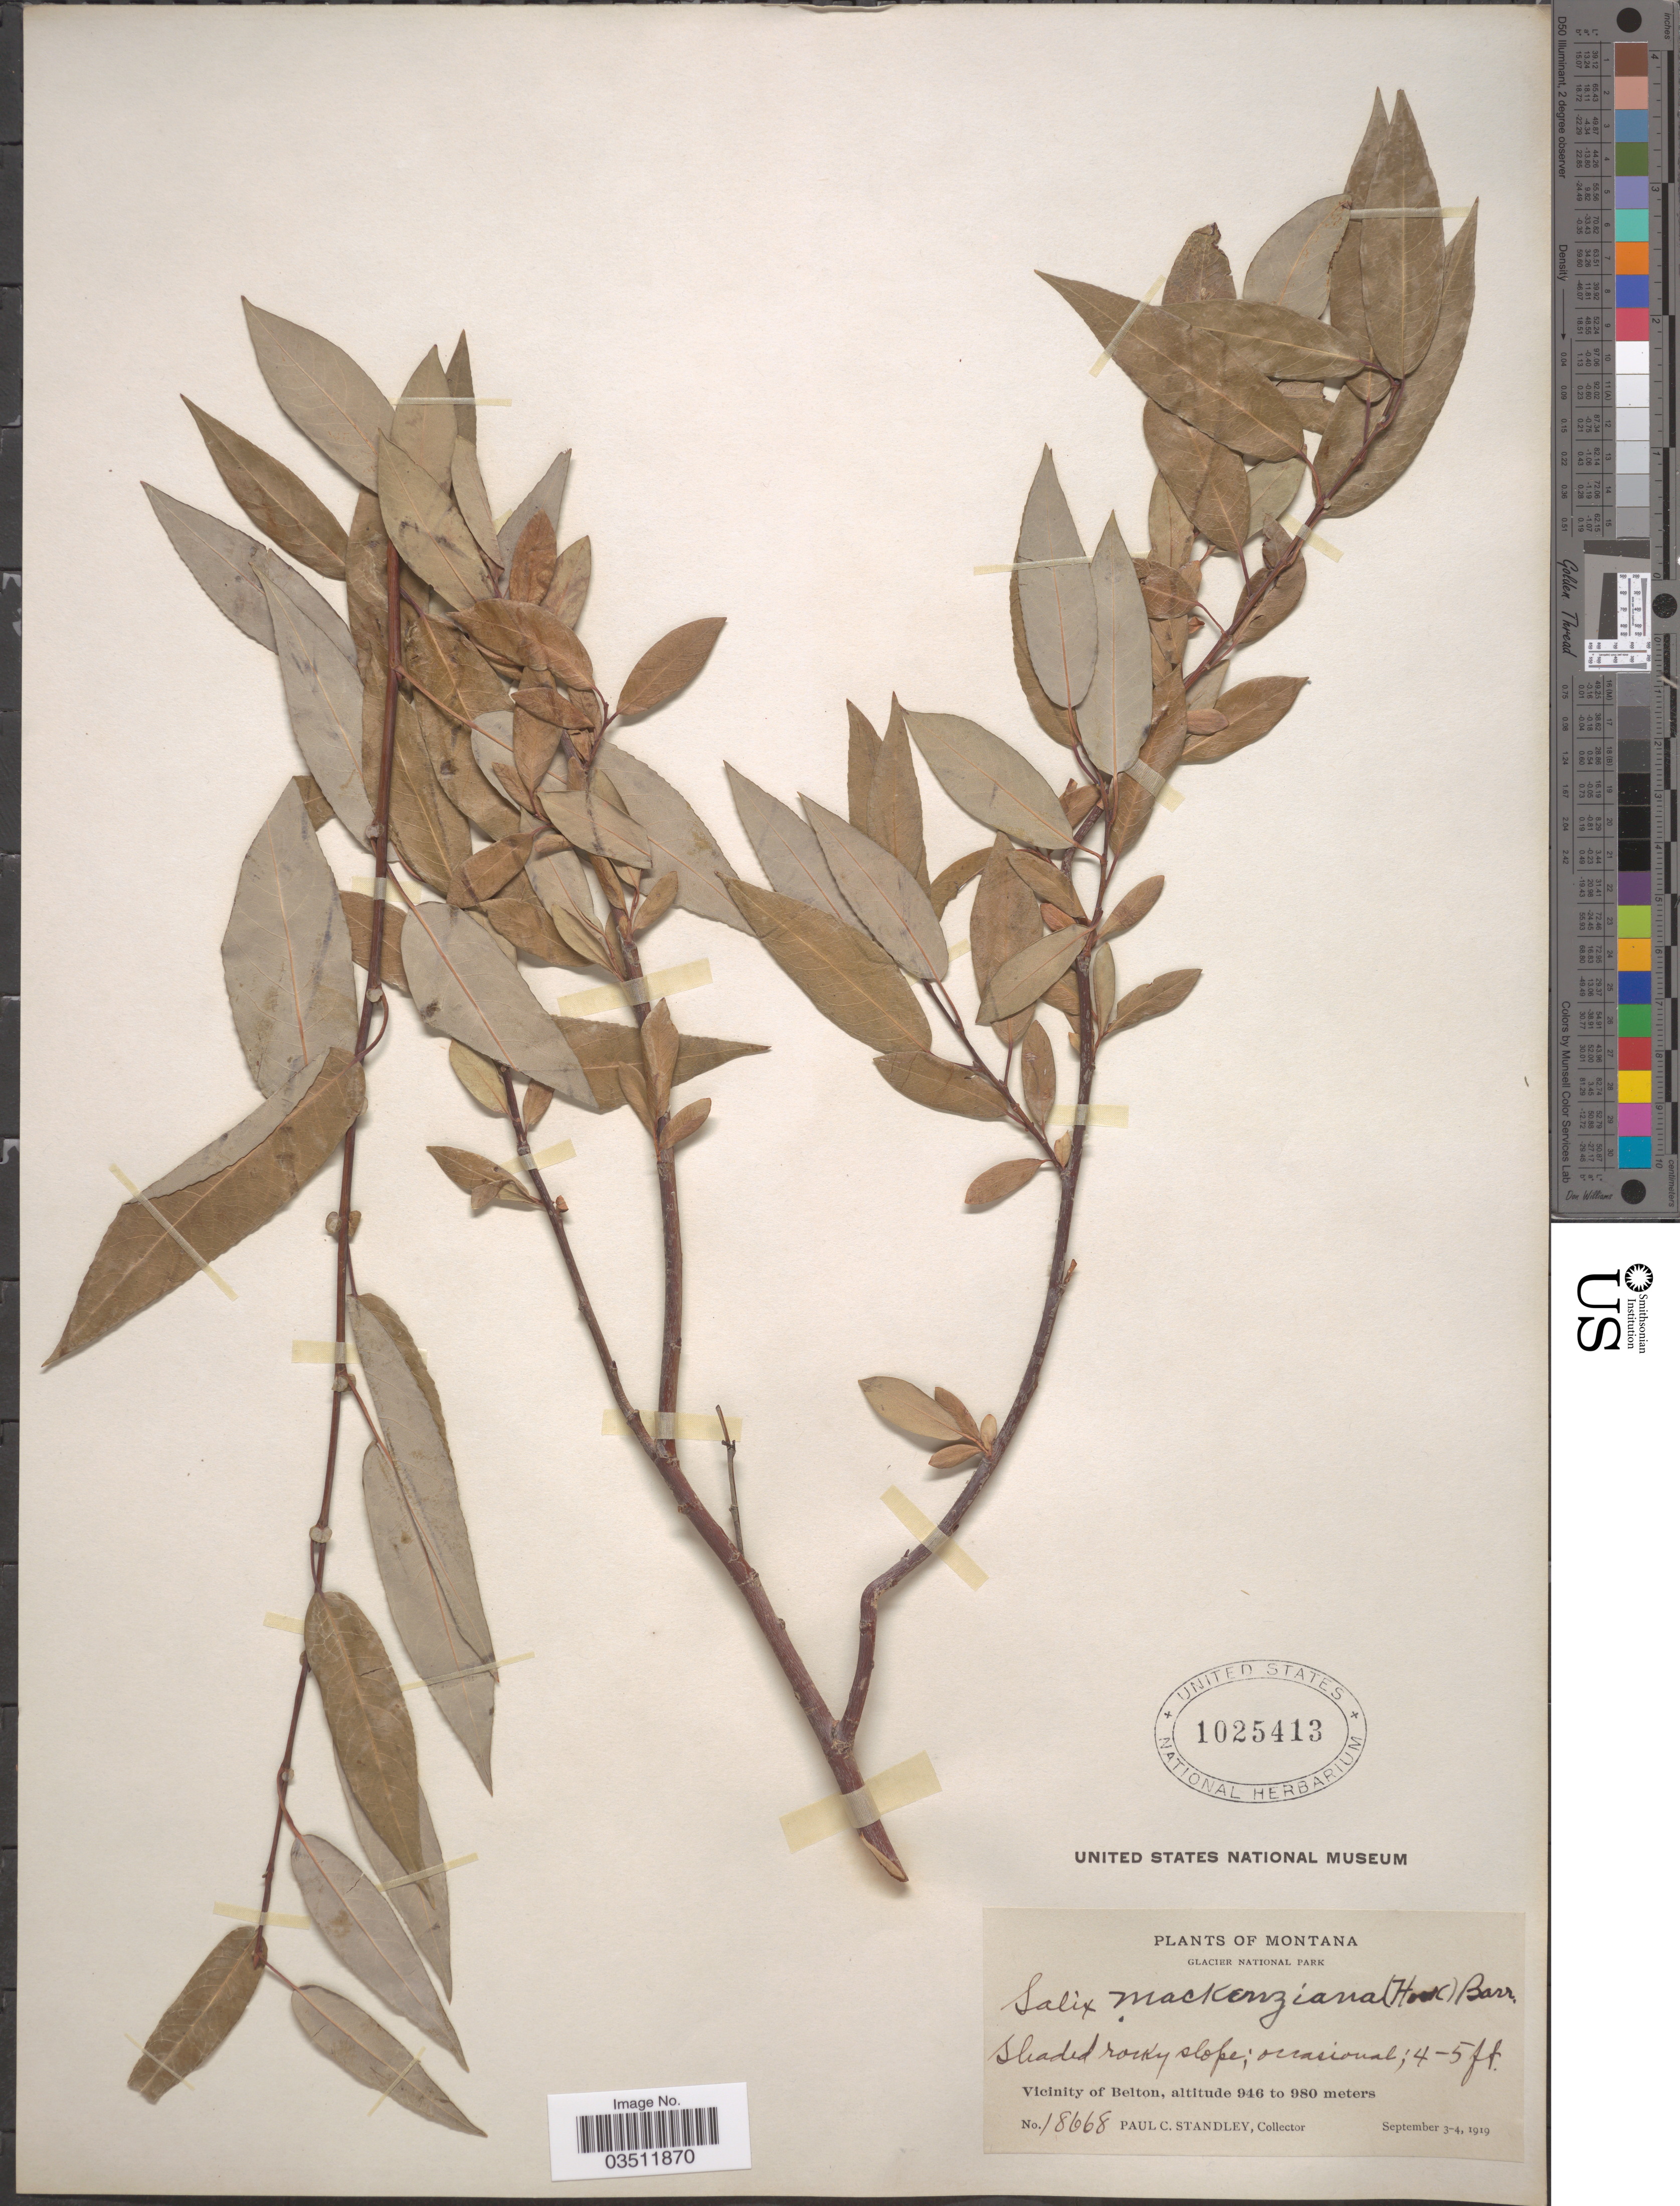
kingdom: Plantae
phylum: Tracheophyta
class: Magnoliopsida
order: Malpighiales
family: Salicaceae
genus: Salix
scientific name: Salix mackenziana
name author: (Hook.) Barratt ex Hook.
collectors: P. C. Standley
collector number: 18668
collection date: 1919-09-03/1919-09-04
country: United States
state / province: Montana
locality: Glacier National Park. Vicinity of Belton.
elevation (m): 946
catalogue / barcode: US 1025413